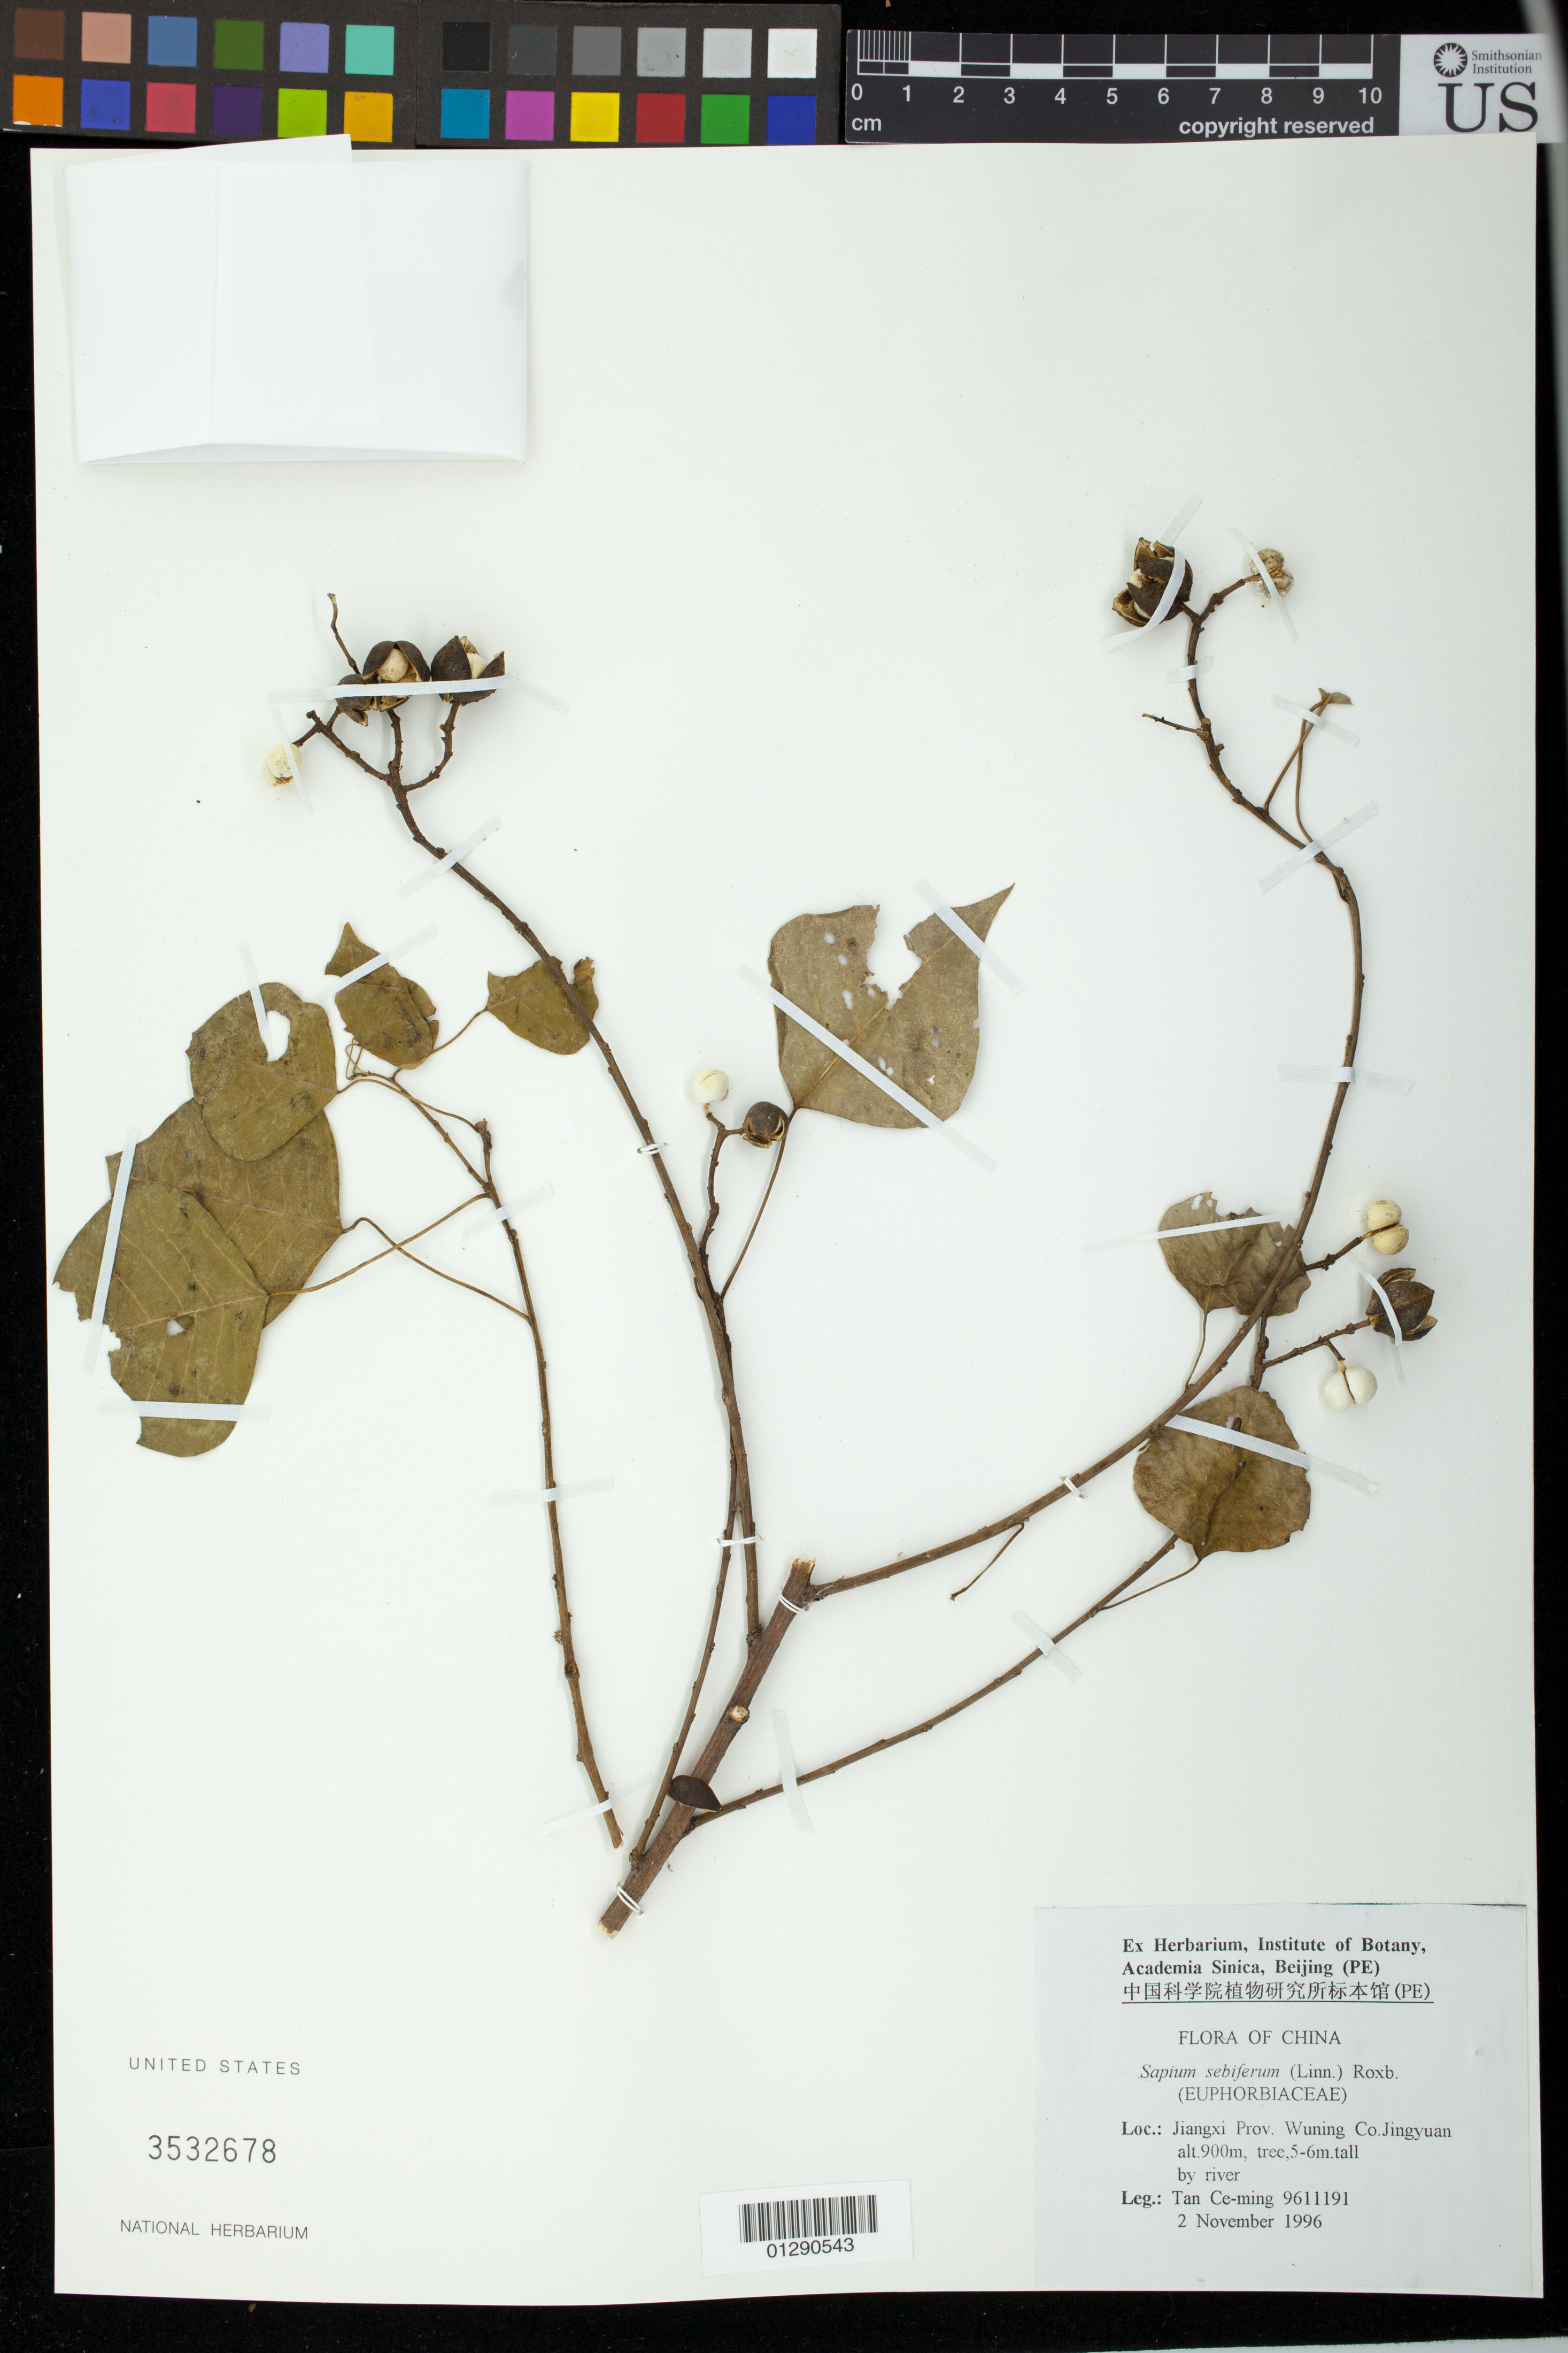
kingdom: Plantae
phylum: Tracheophyta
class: Magnoliopsida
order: Malpighiales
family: Euphorbiaceae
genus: Sapium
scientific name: Sapium sebiferum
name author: (L.) Roxb.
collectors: C. Tan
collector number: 9611191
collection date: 1996-11-02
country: China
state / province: Jiangxi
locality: Wuning Co Jinguan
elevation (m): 900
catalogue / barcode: US 3532678